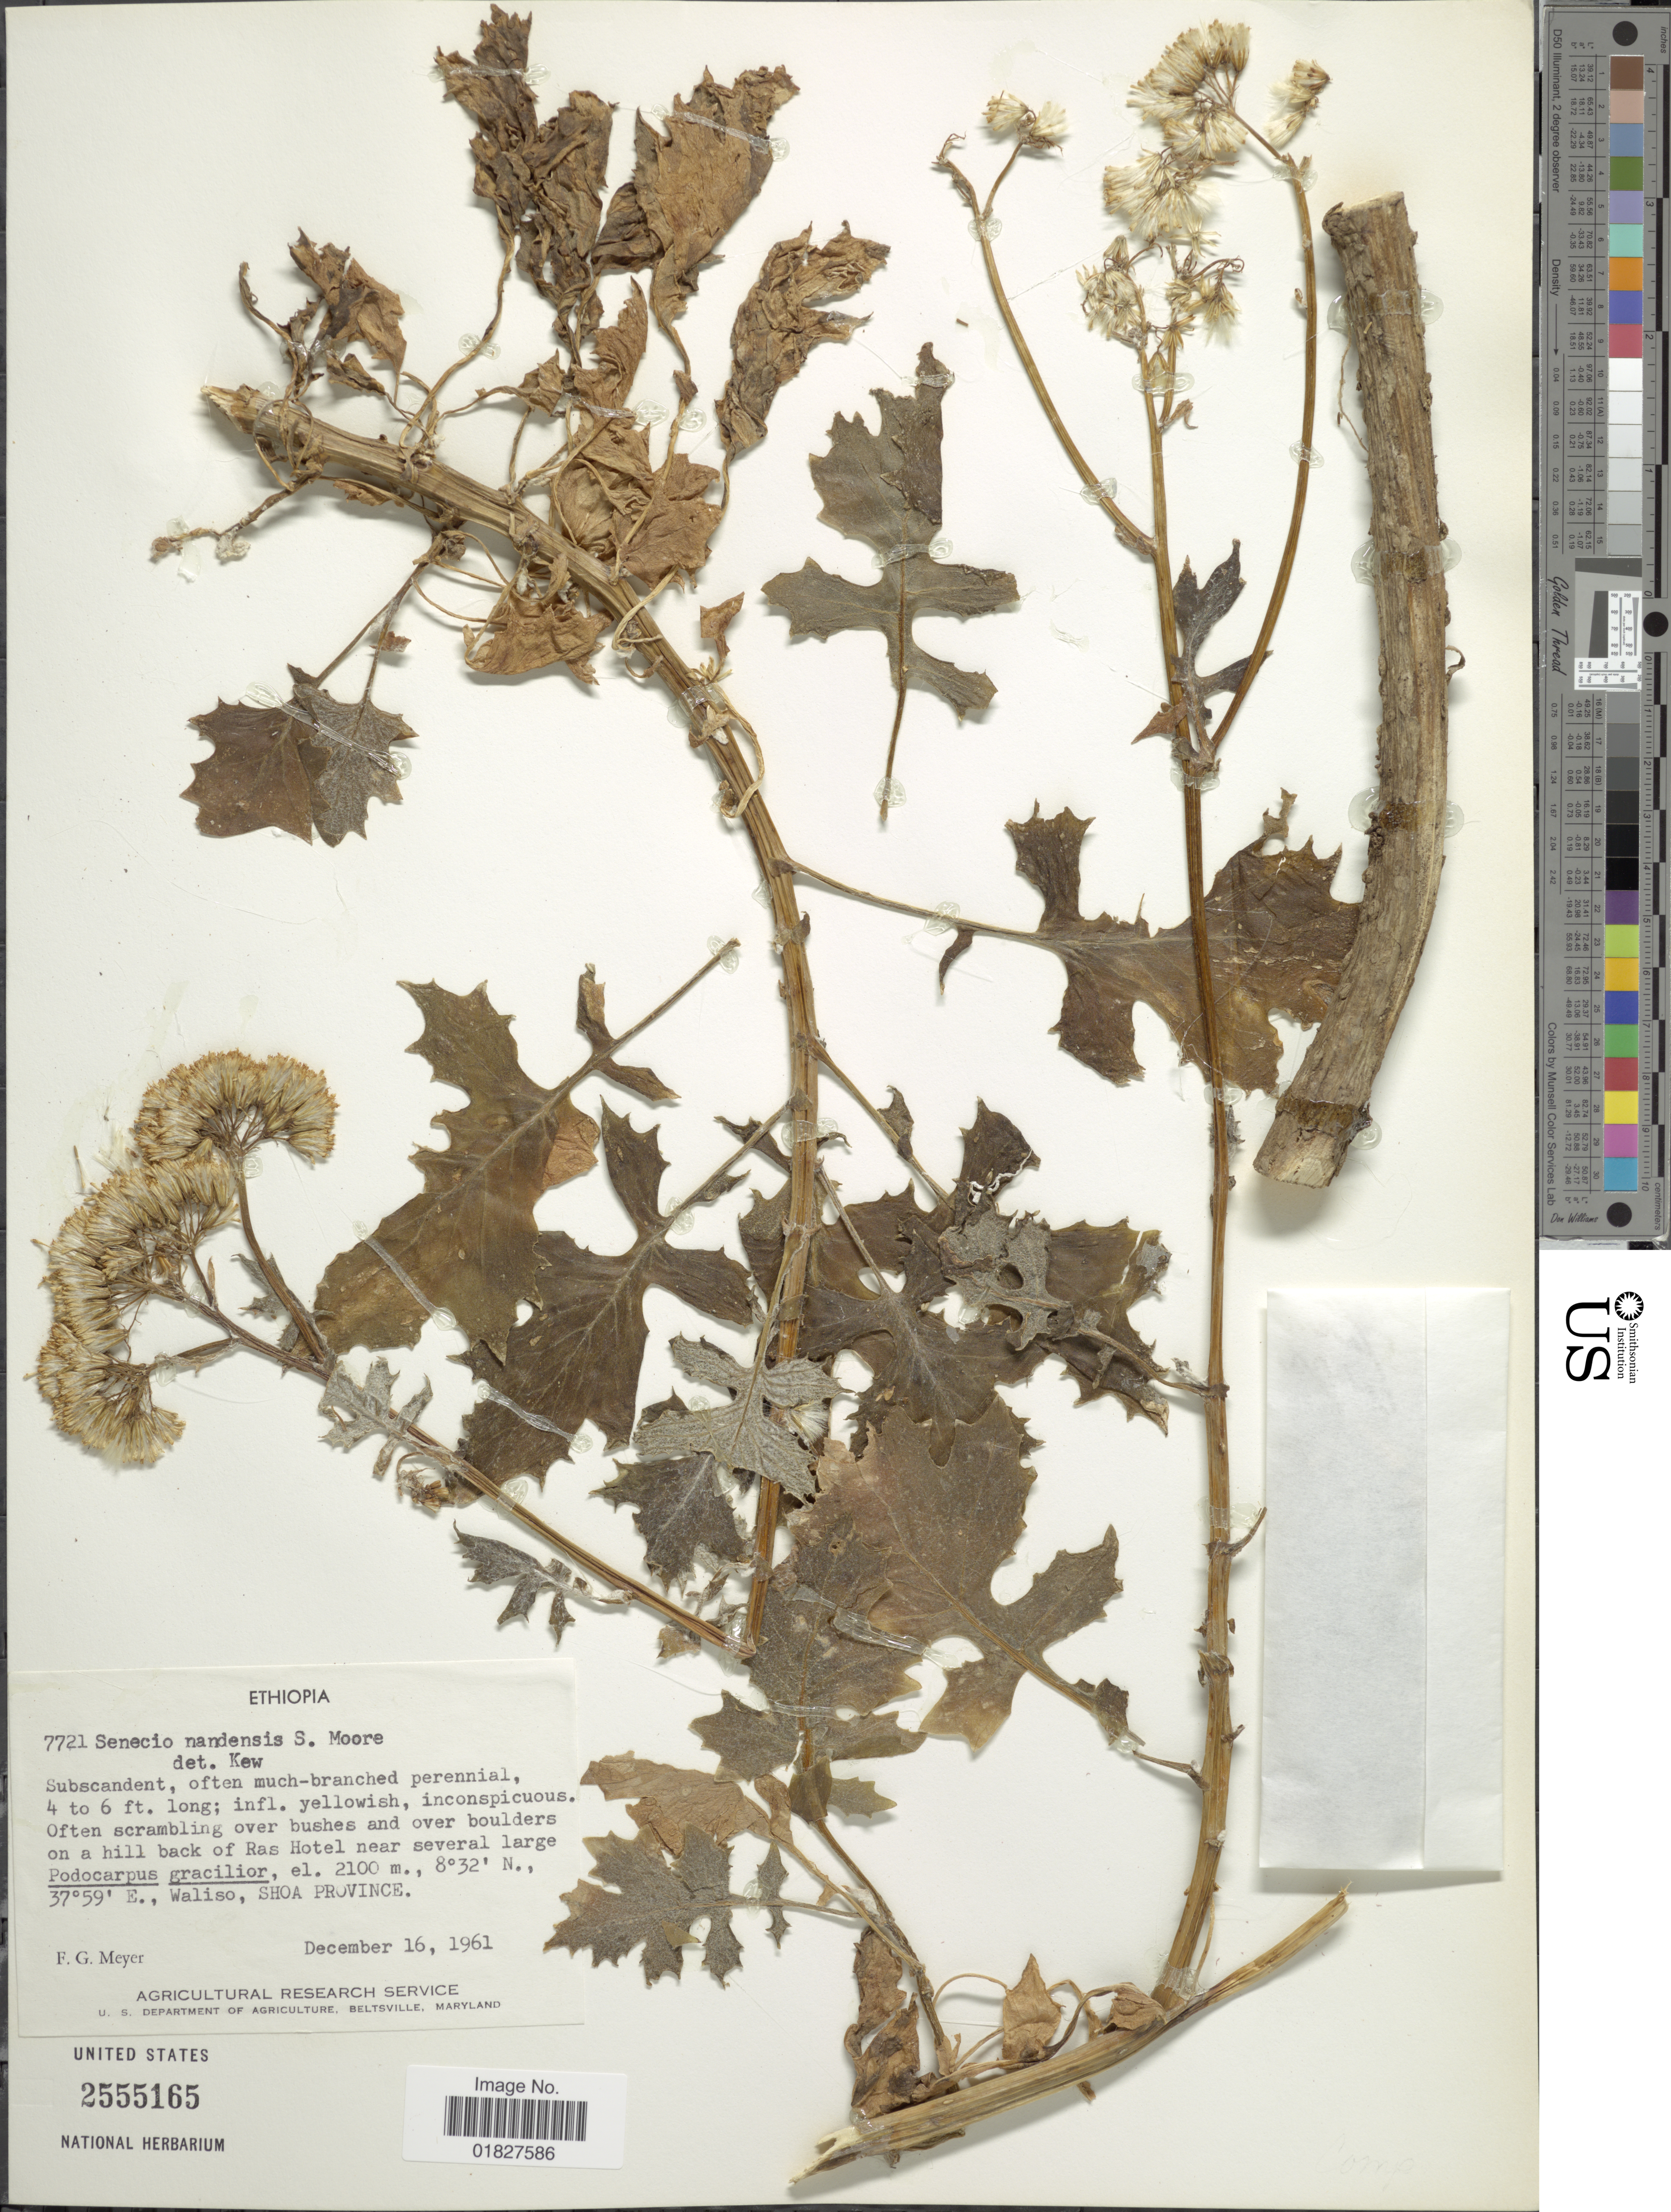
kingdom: Plantae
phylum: Tracheophyta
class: Magnoliopsida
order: Asterales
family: Asteraceae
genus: Solanecio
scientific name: Solanecio nandensis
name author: (S. Moore) C. Jeffrey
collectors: F. G. Meyer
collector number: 7721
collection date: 1961-12-16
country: Ethiopia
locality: Back of Ras Hotel near several large Podocarpus gracilior, Waliso, Shoa Province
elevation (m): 2100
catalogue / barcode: US 2555165